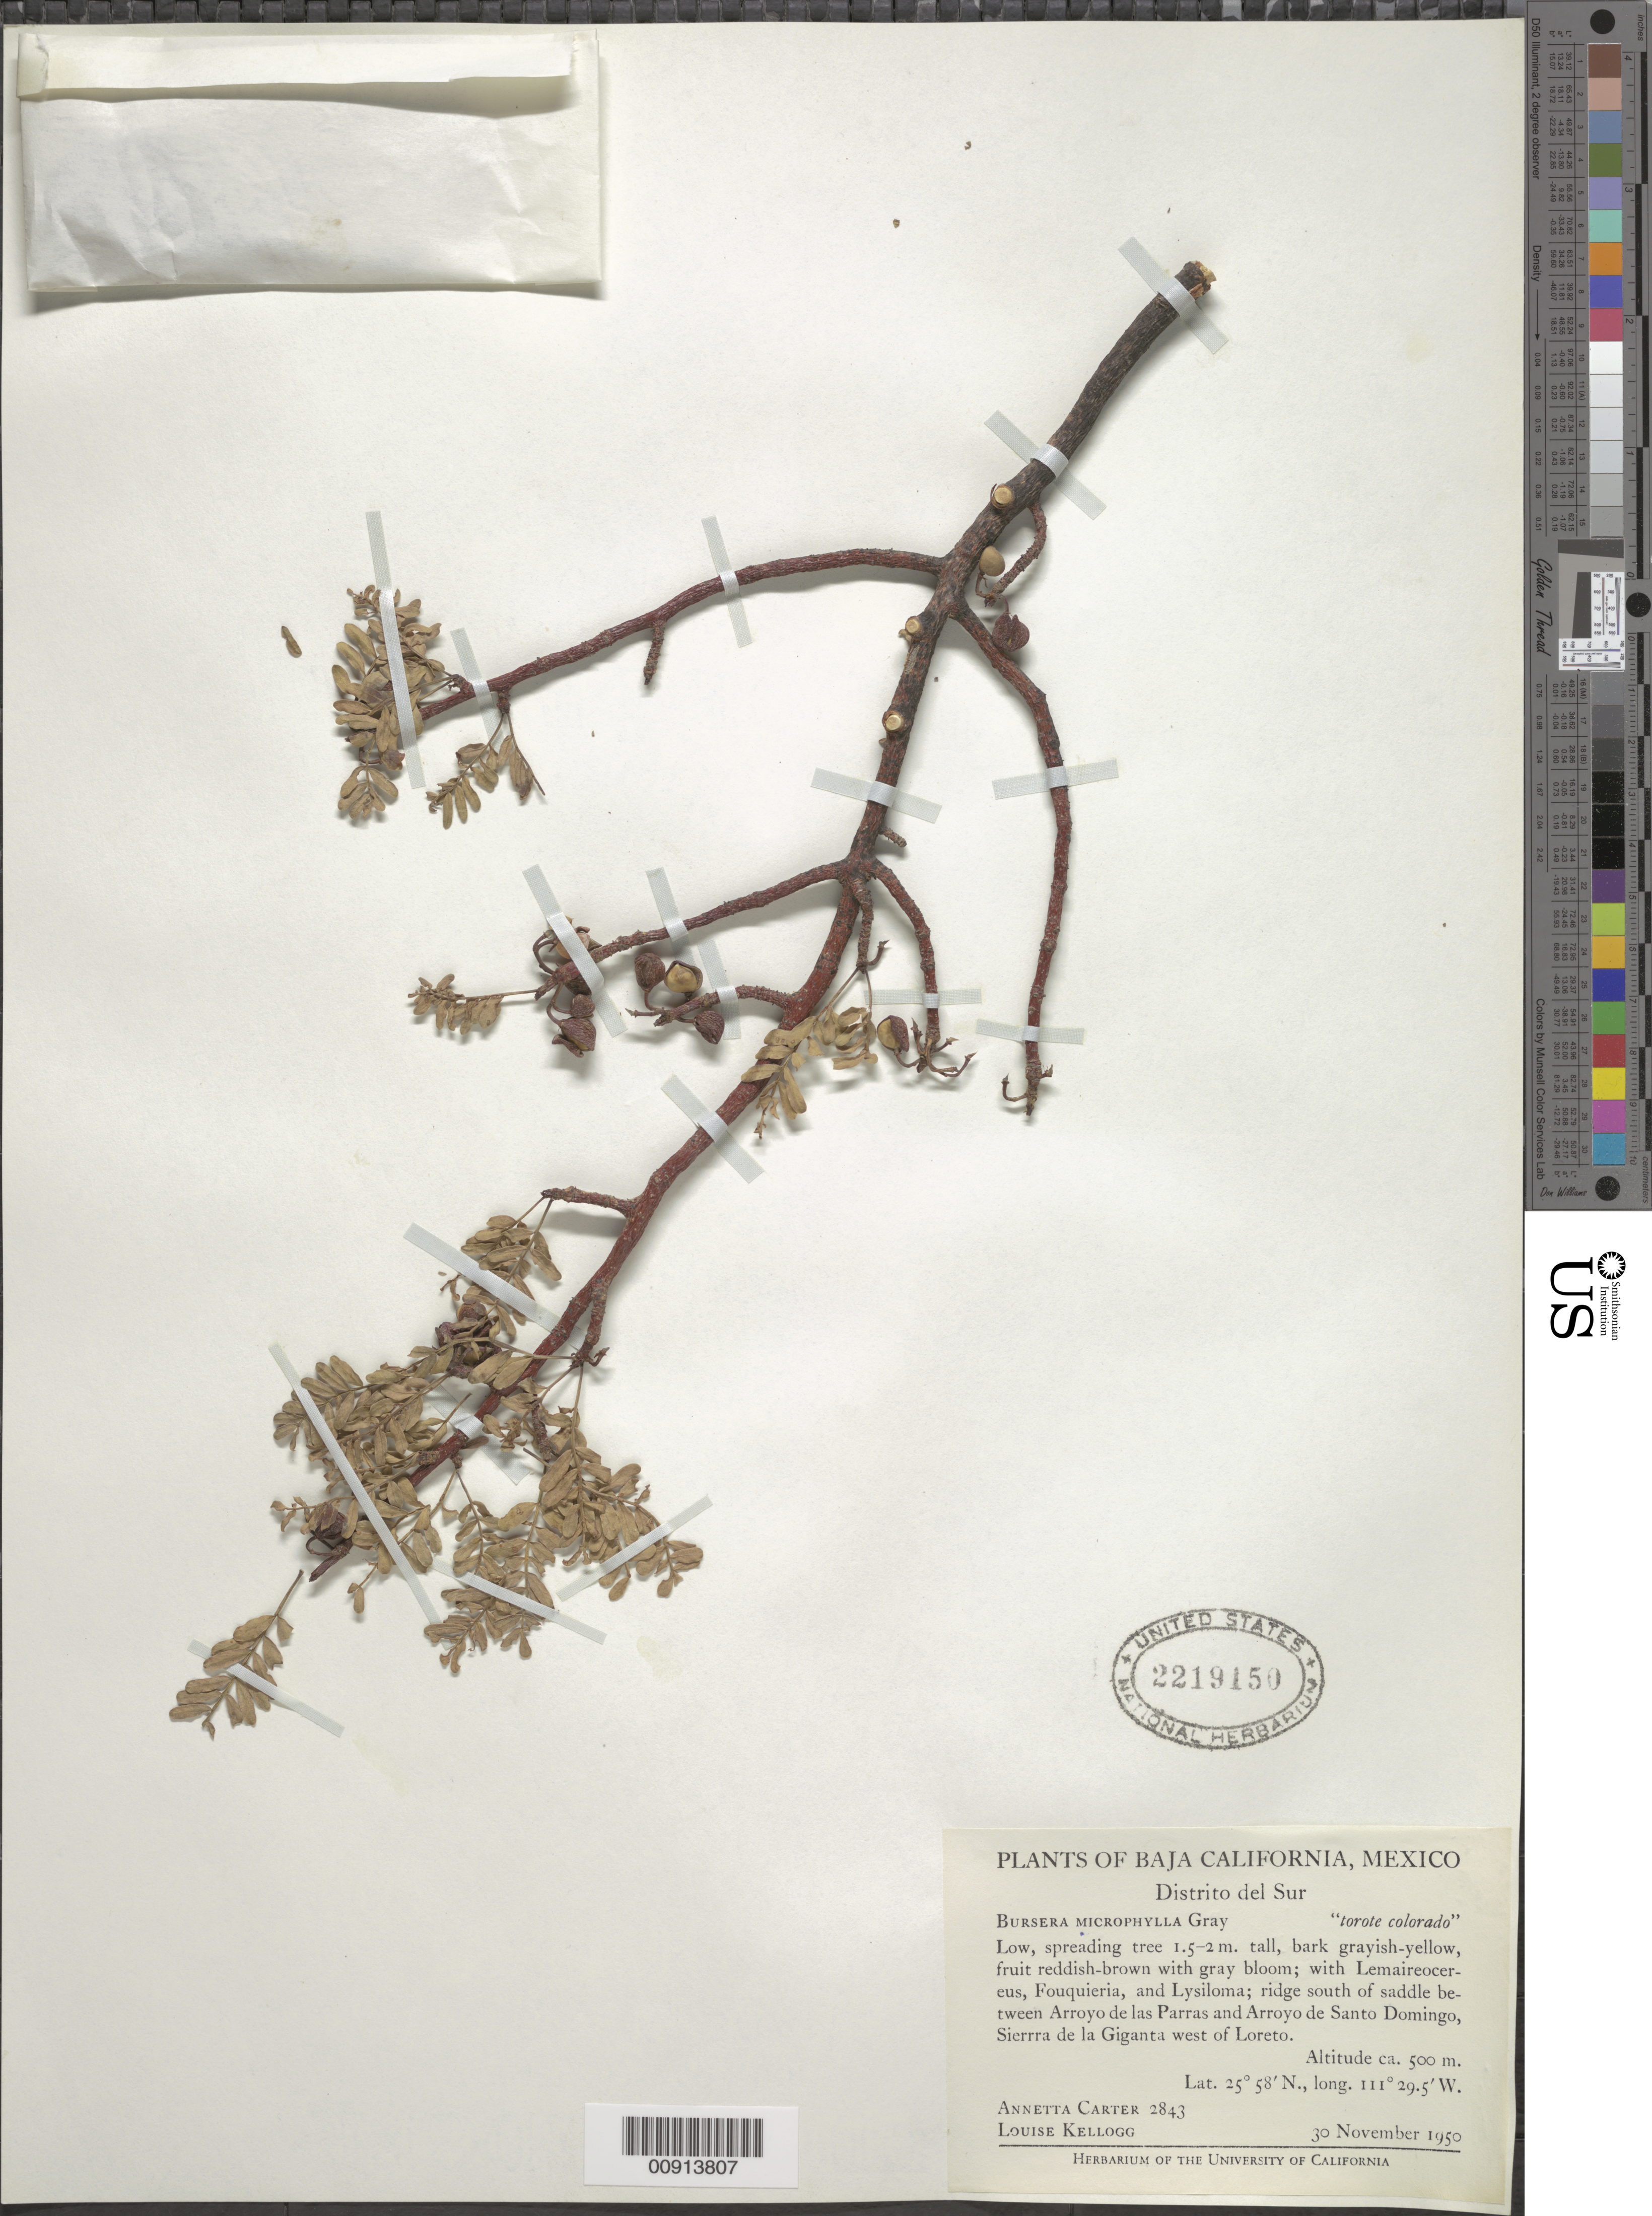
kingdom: Plantae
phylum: Tracheophyta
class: Magnoliopsida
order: Sapindales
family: Burseraceae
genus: Bursera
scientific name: Bursera microphylla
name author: A. Gray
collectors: A. Carter & L. Kellogg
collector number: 2843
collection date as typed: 30 Nov 1950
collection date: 1950-11-30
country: Mexico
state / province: Baja California Sur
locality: Ridge south of saddle between Arroyo de las Parras and Arroyo de Santo Domingo, Sierra de la Giganta west of Loreto. Baja California, Distrito del Sur.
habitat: Ridge; with Lemaireocereus, Fouquieria, and Lysiloma.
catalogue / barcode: US 2219150